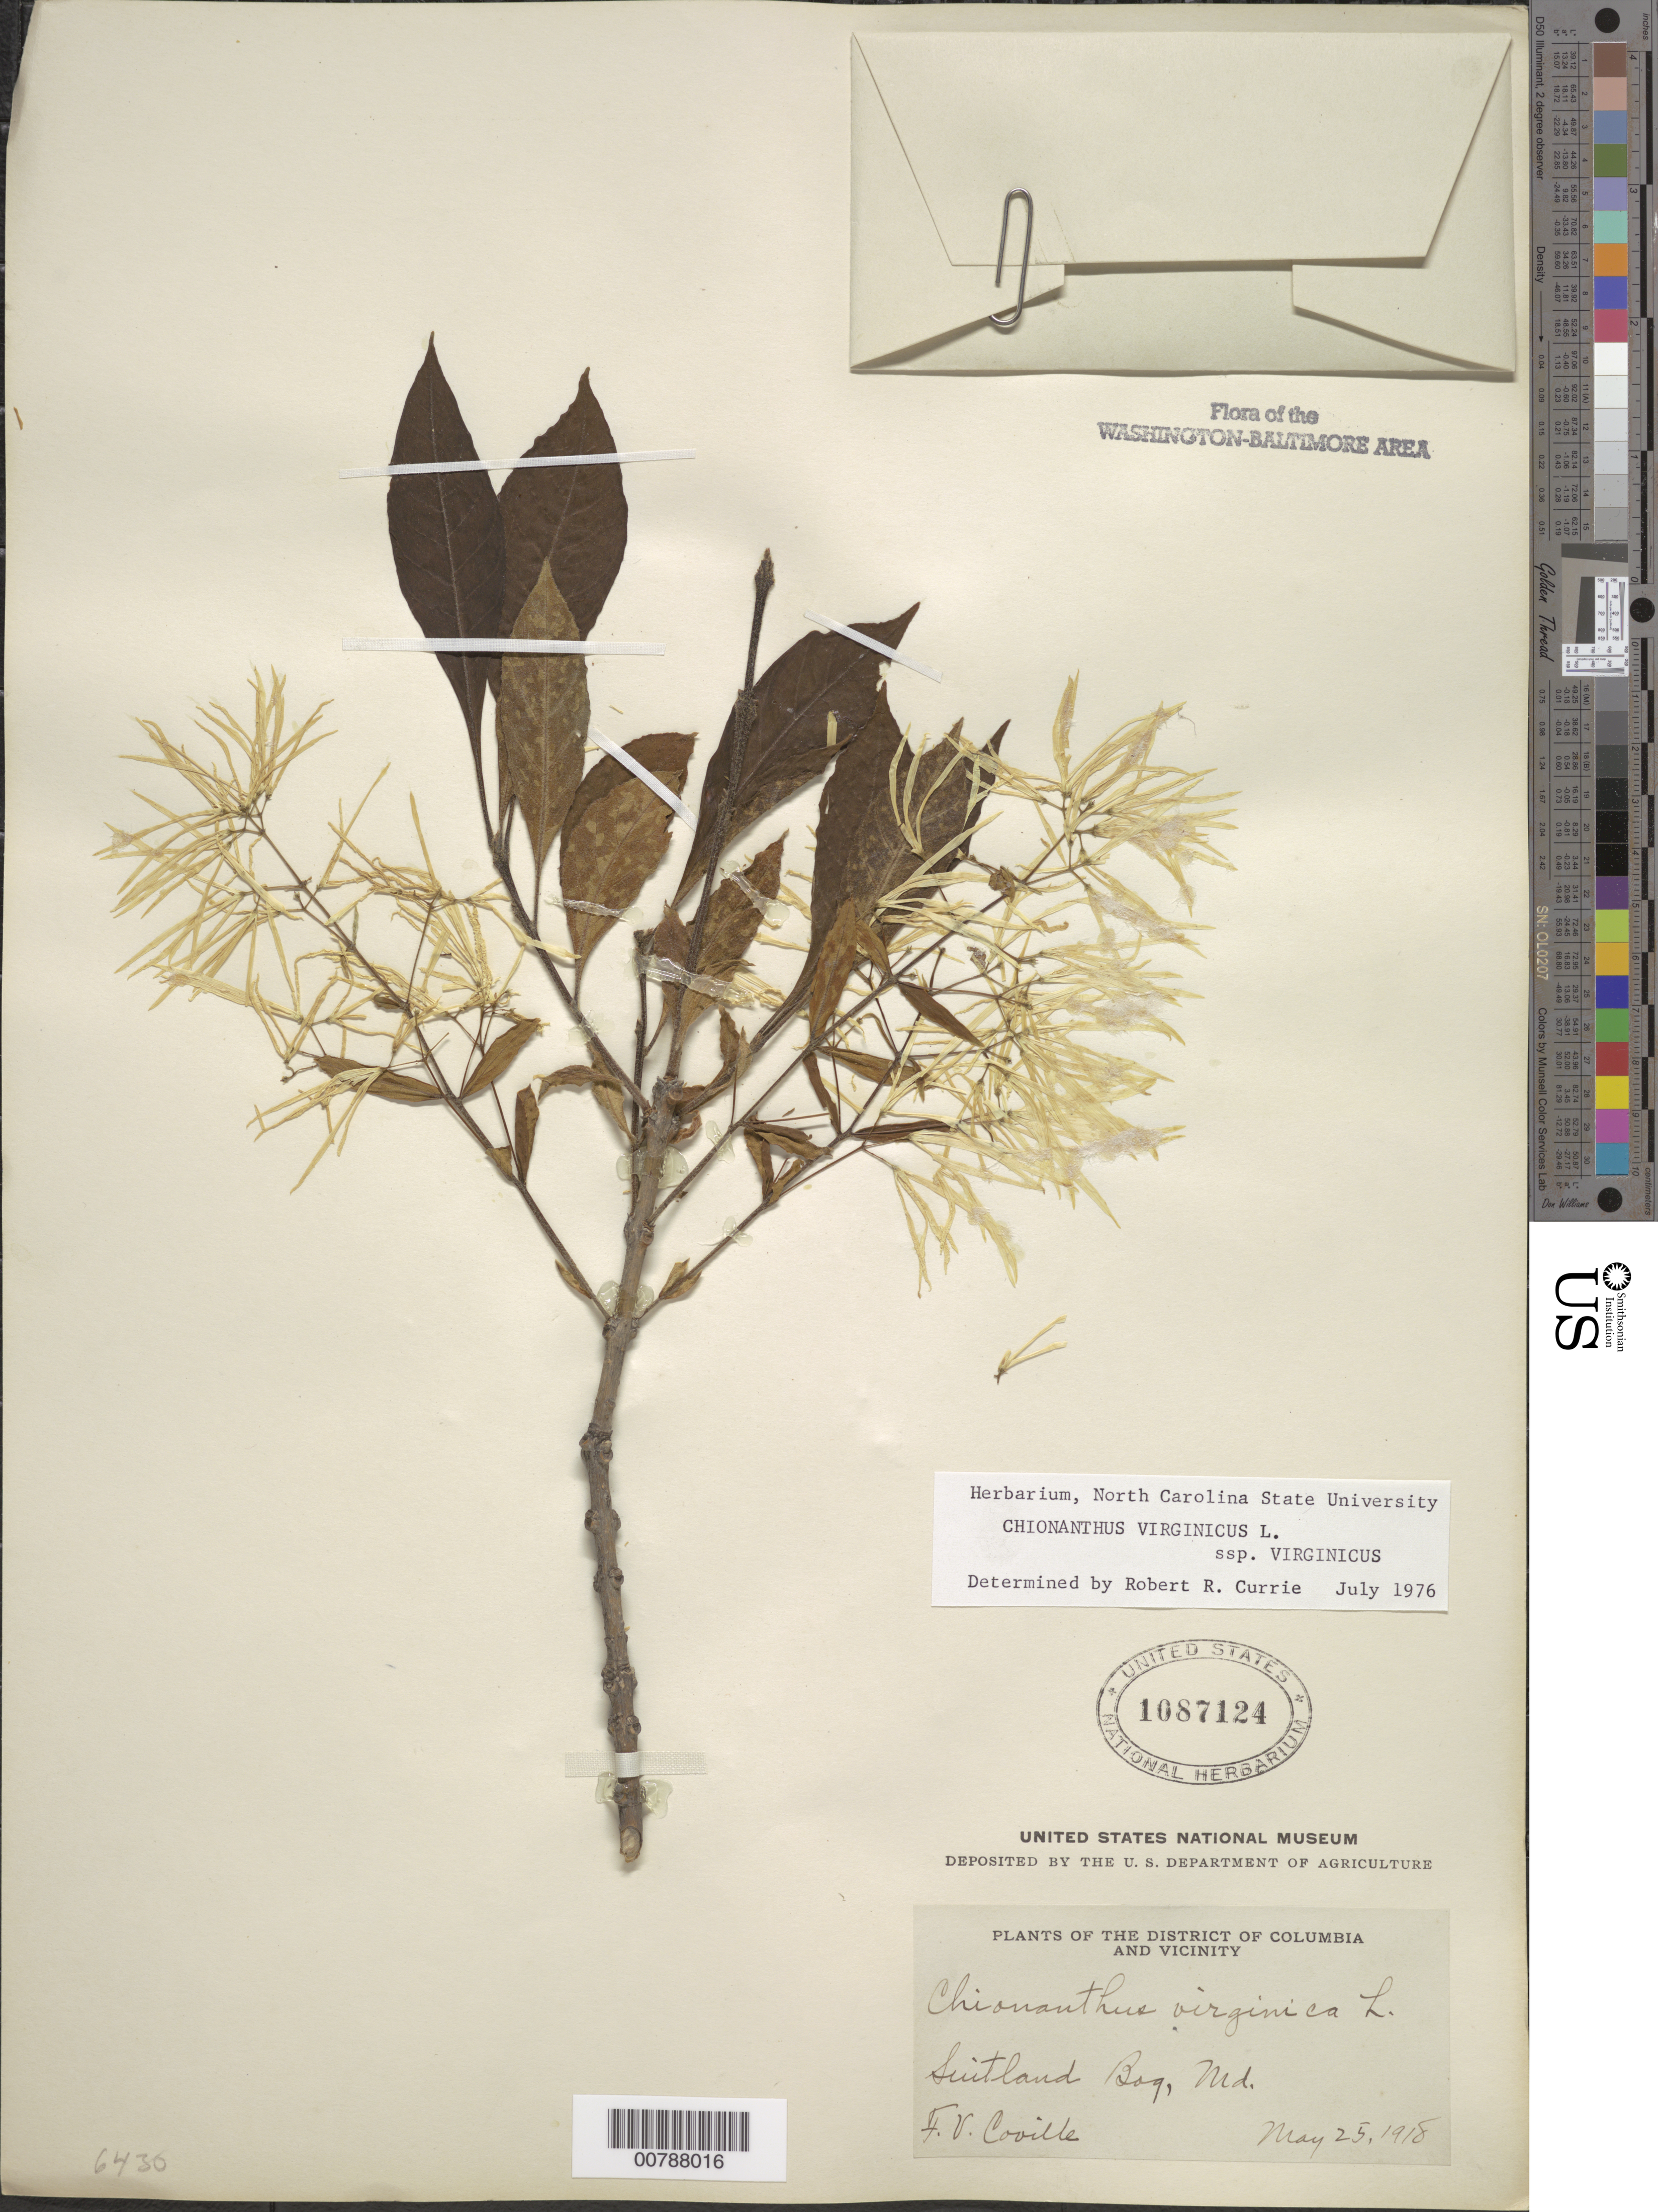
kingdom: Plantae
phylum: Tracheophyta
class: Magnoliopsida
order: Lamiales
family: Oleaceae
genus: Chionanthus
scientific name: Chionanthus virginicus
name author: L.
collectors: F. V. Coville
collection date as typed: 25 May 1918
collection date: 1918-05-25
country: United States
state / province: Maryland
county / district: Prince George's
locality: Suitland Bog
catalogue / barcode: US 1087124